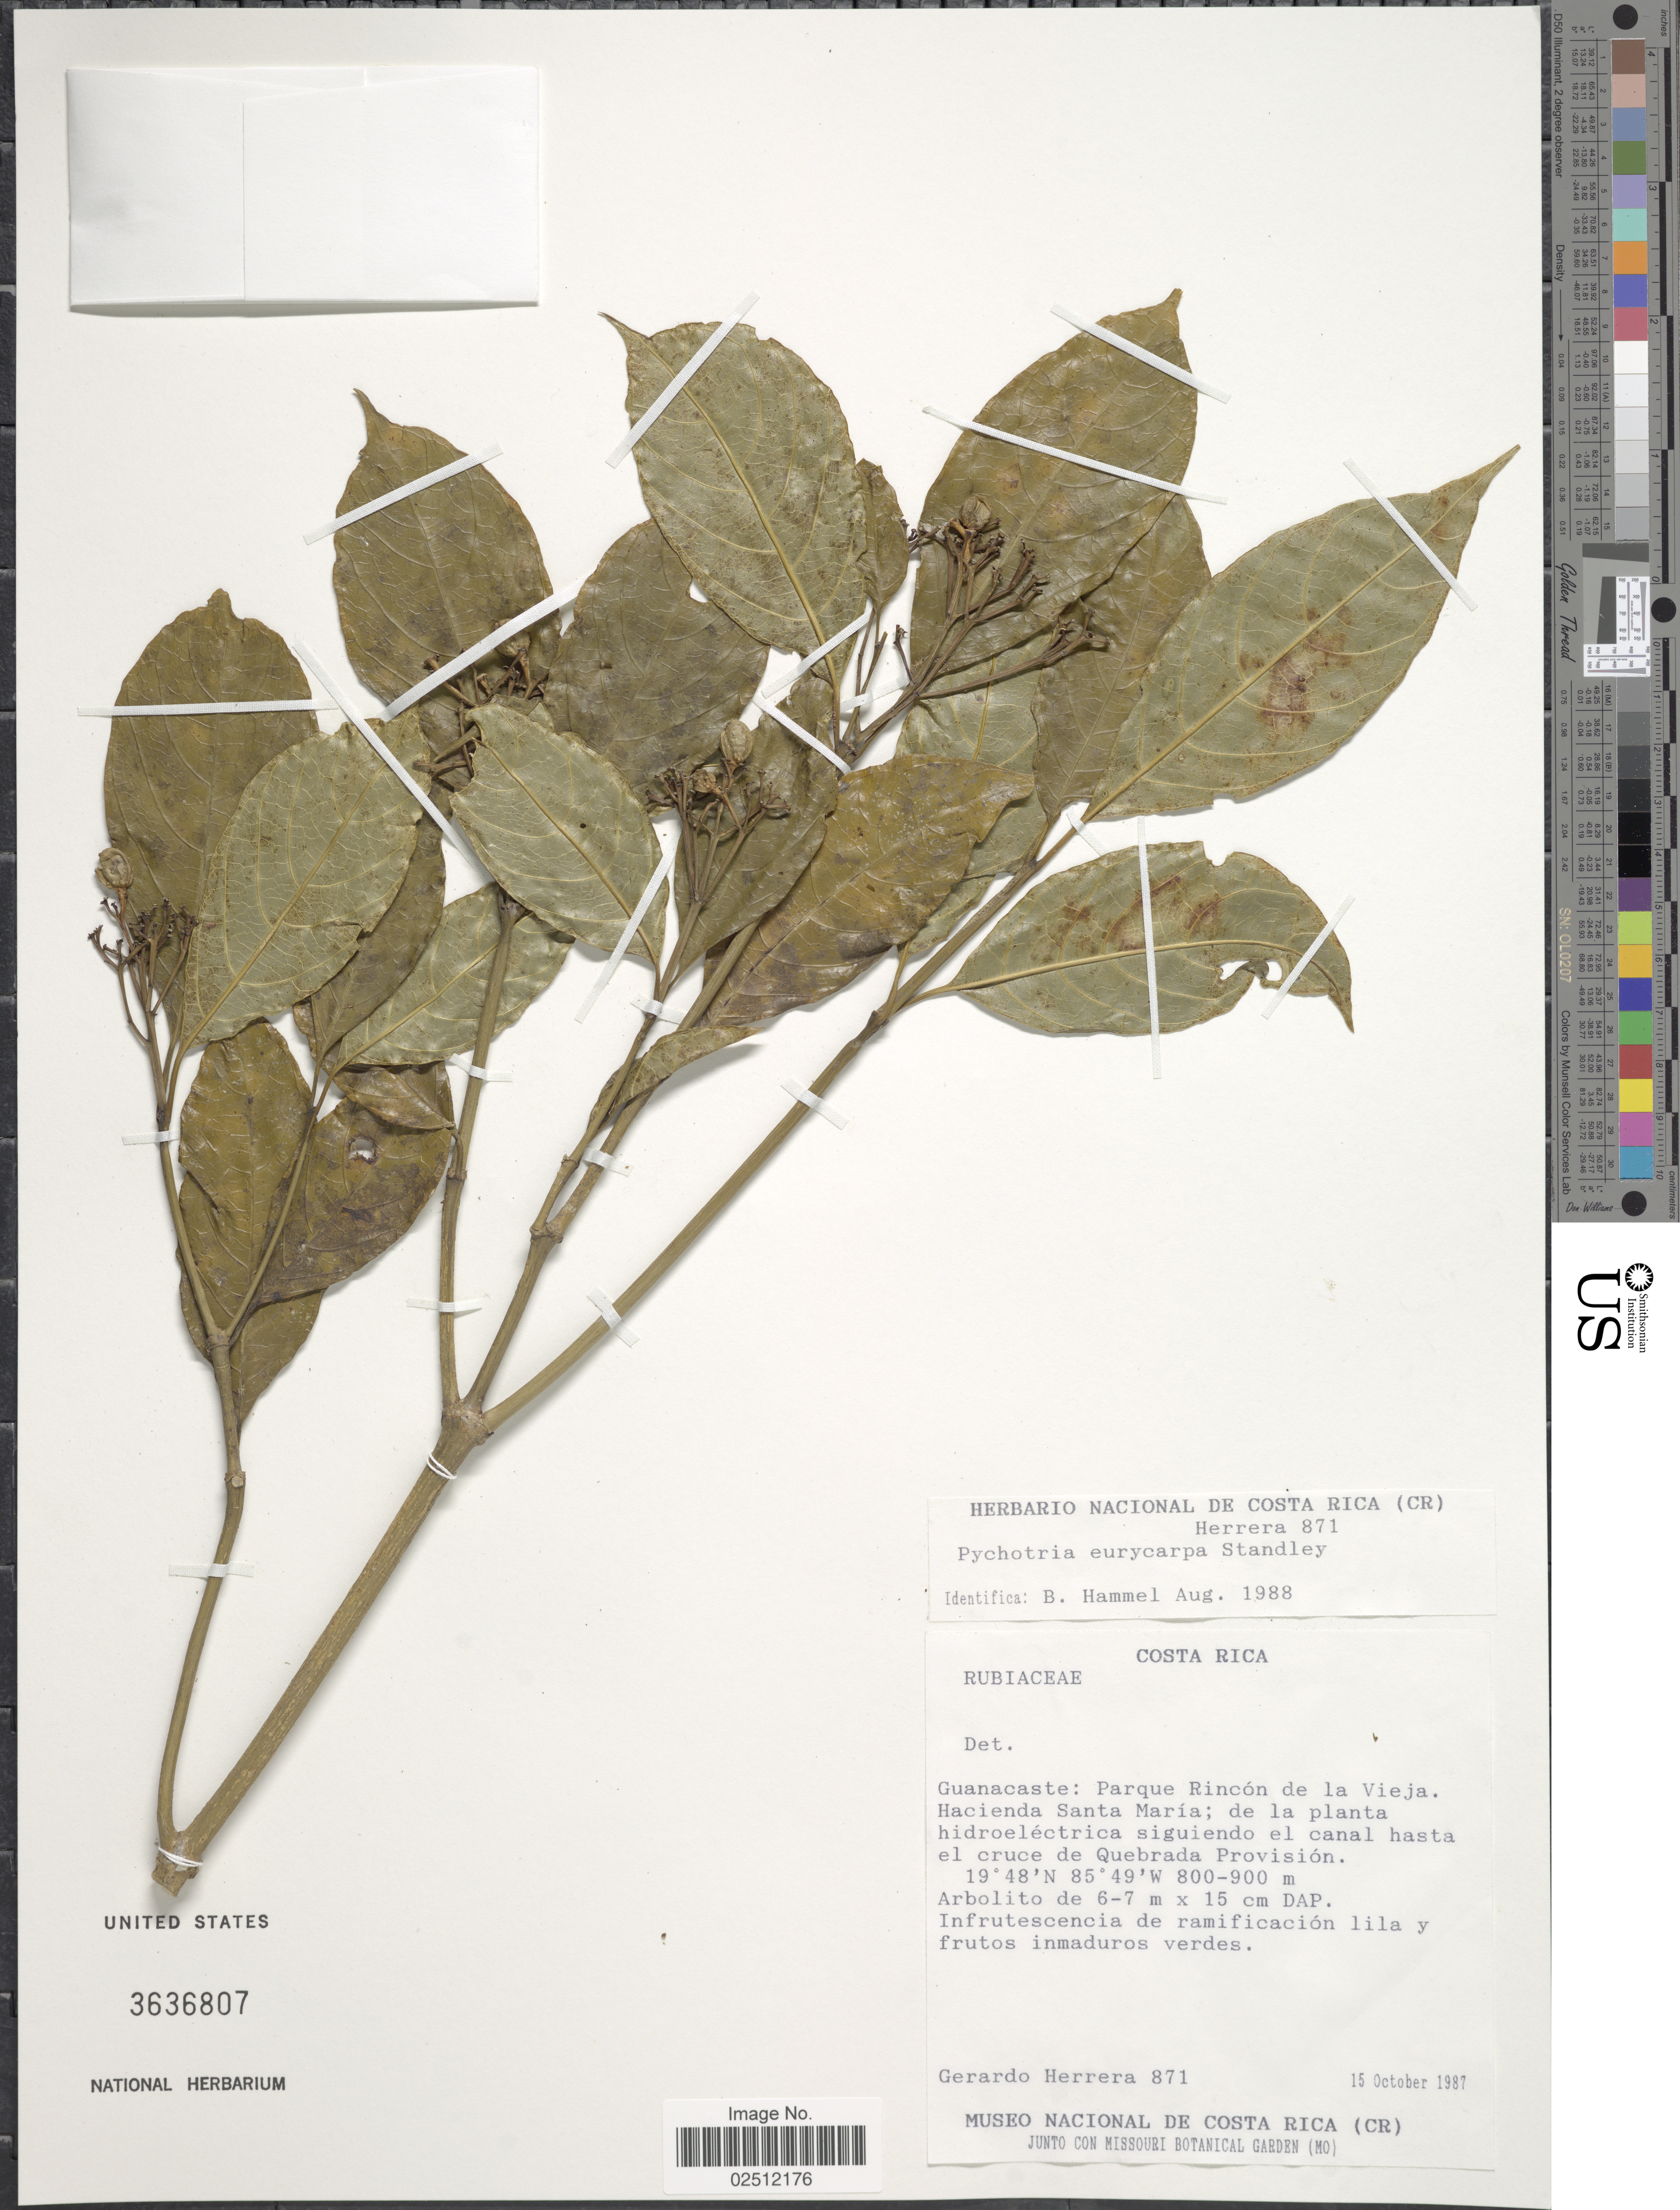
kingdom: Plantae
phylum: Tracheophyta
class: Magnoliopsida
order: Gentianales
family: Rubiaceae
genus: Psychotria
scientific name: Psychotria eurycarpa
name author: Standl.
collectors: G. Herrera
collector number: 871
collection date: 1987-10-15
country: Costa Rica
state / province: Guanacaste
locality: Parque Rincón de la Vieja. Hacienda Santa María; de la planta hidroeléctrica siguiendo el canal hasta el cruce de Quebrada Provisión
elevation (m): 800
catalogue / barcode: US 3636807